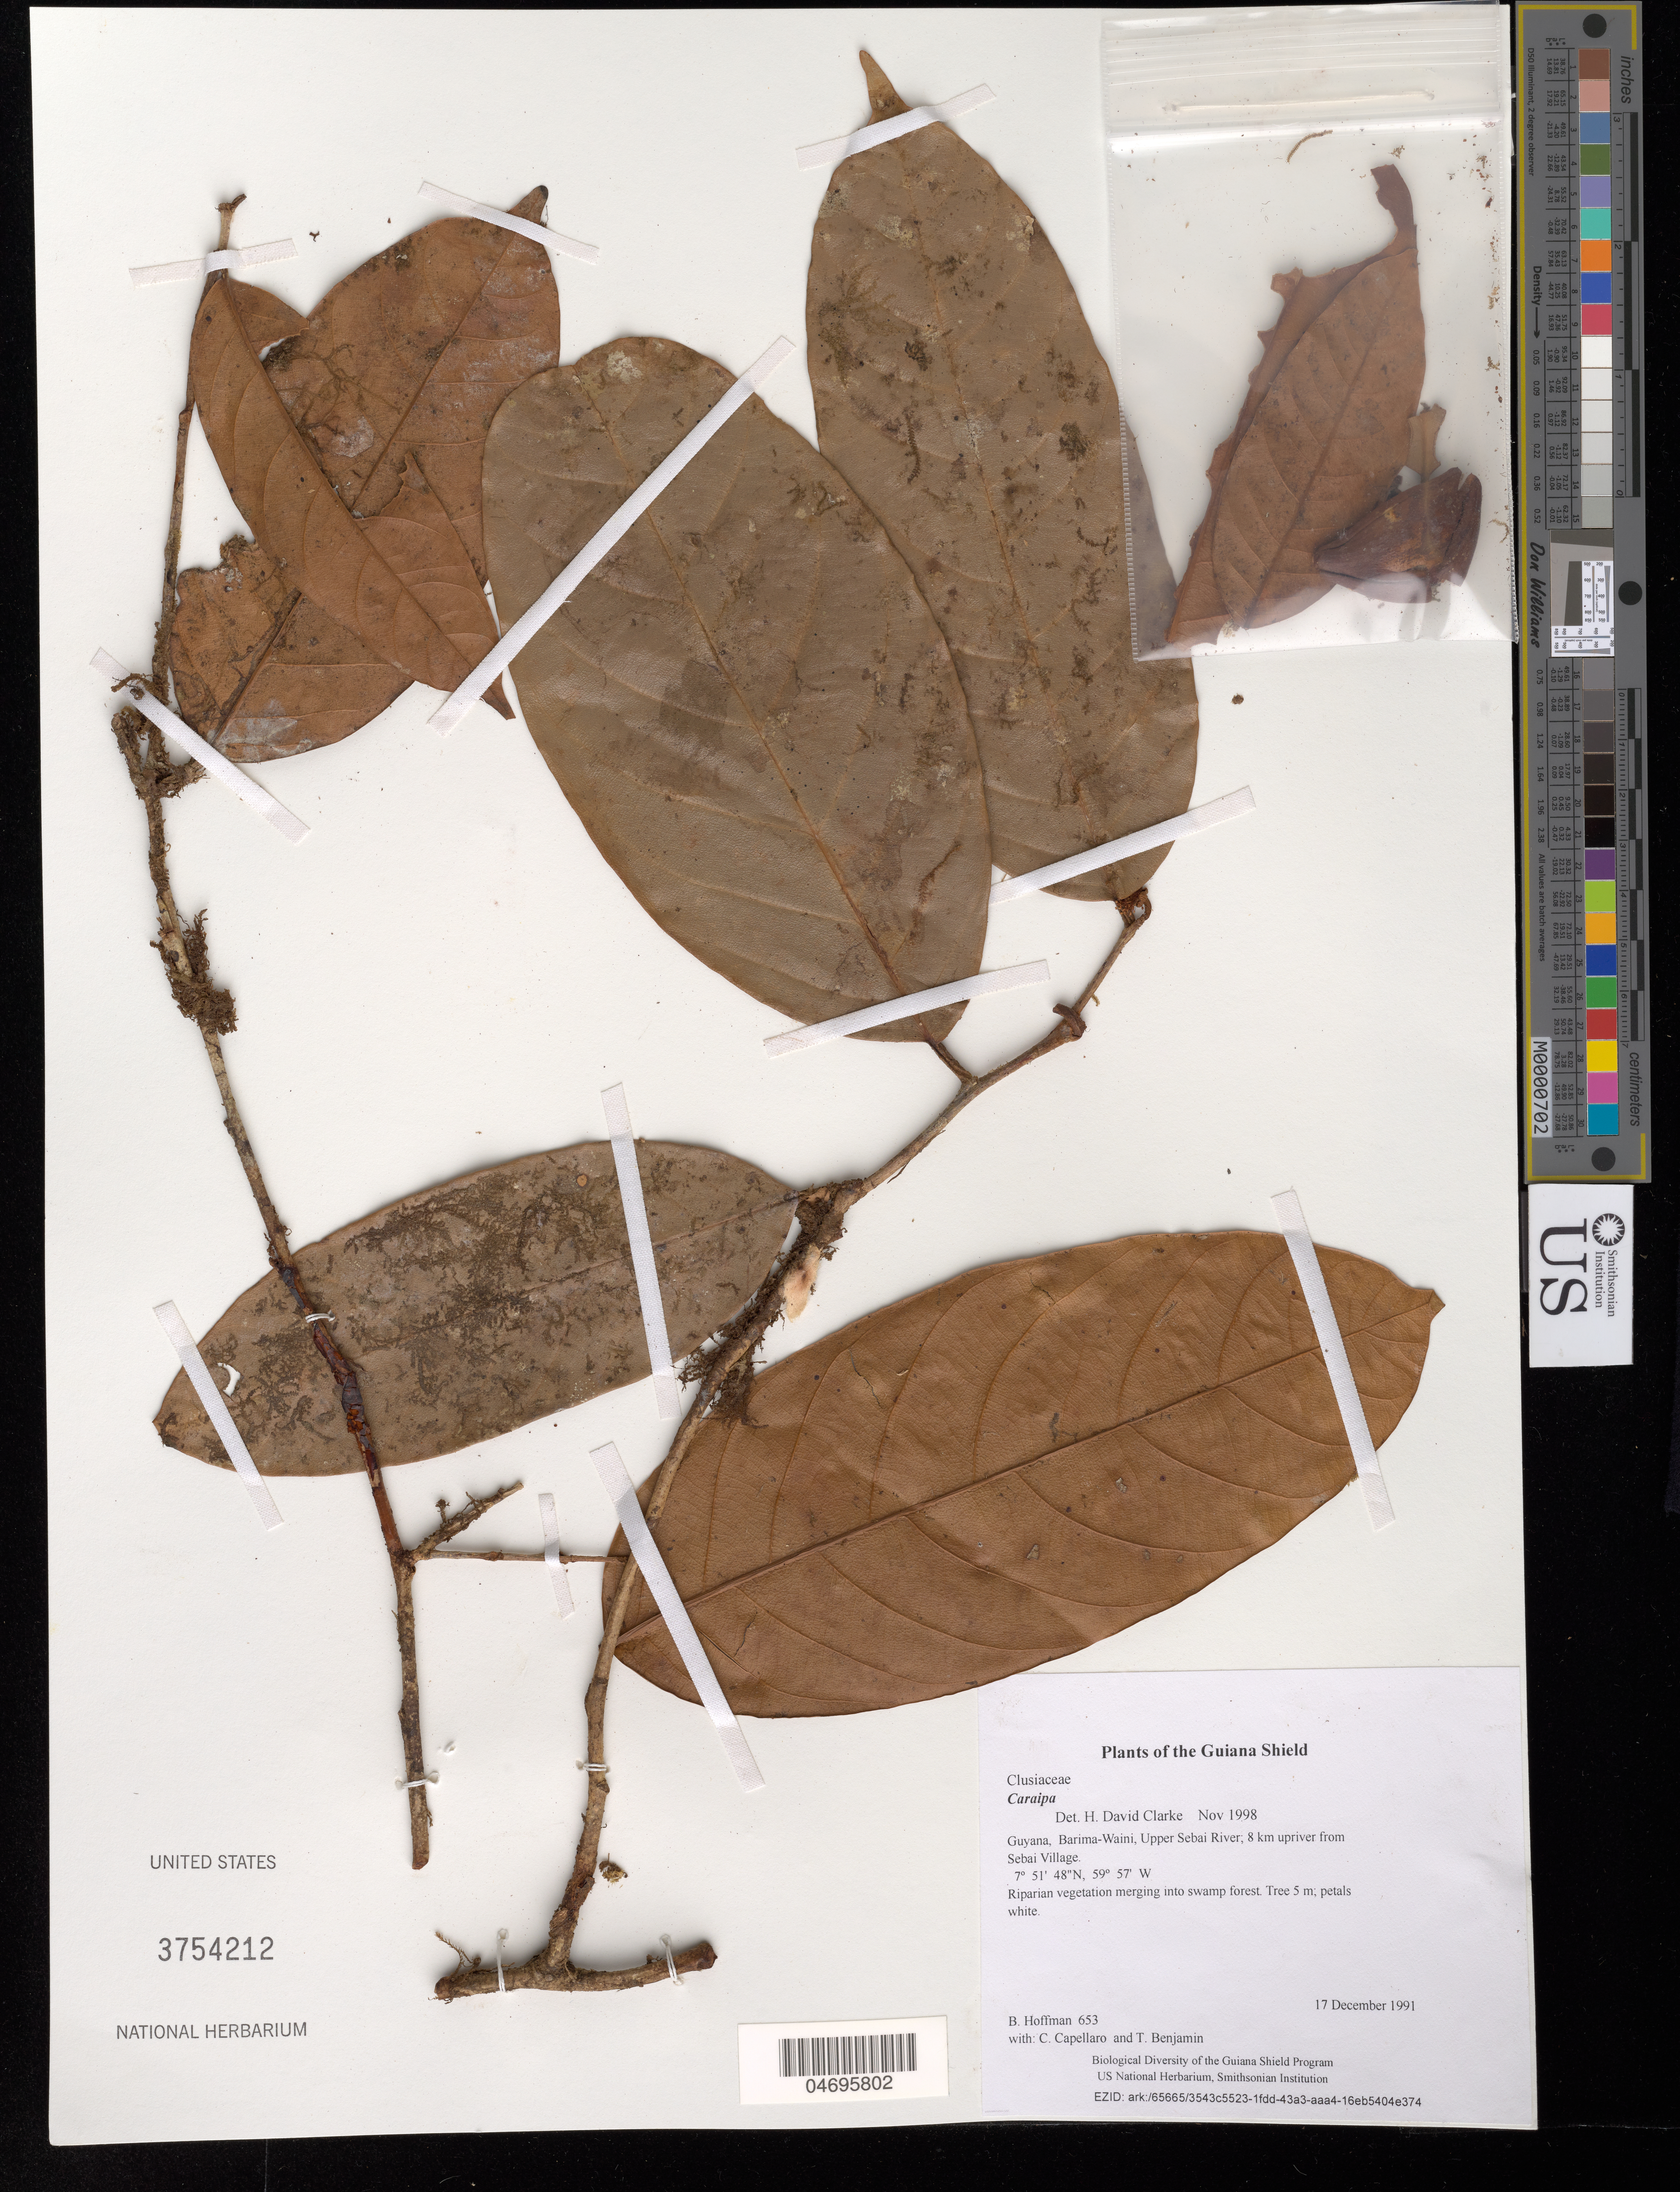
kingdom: Plantae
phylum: Tracheophyta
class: Magnoliopsida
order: Malpighiales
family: Calophyllaceae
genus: Caraipa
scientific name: Caraipa sp.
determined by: Clarke, H. D., University of North Carolina (Asheville)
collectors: B. Hoffman, C. Capellaro & T. Benjamin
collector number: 653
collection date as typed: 17 December 1991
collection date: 1991-12-17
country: Guyana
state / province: Barima-Waini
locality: Upper Sebai River; 8 km upriver from Sebai Village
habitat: Riparian vegetation merging into swamp forest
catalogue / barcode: US 3754212